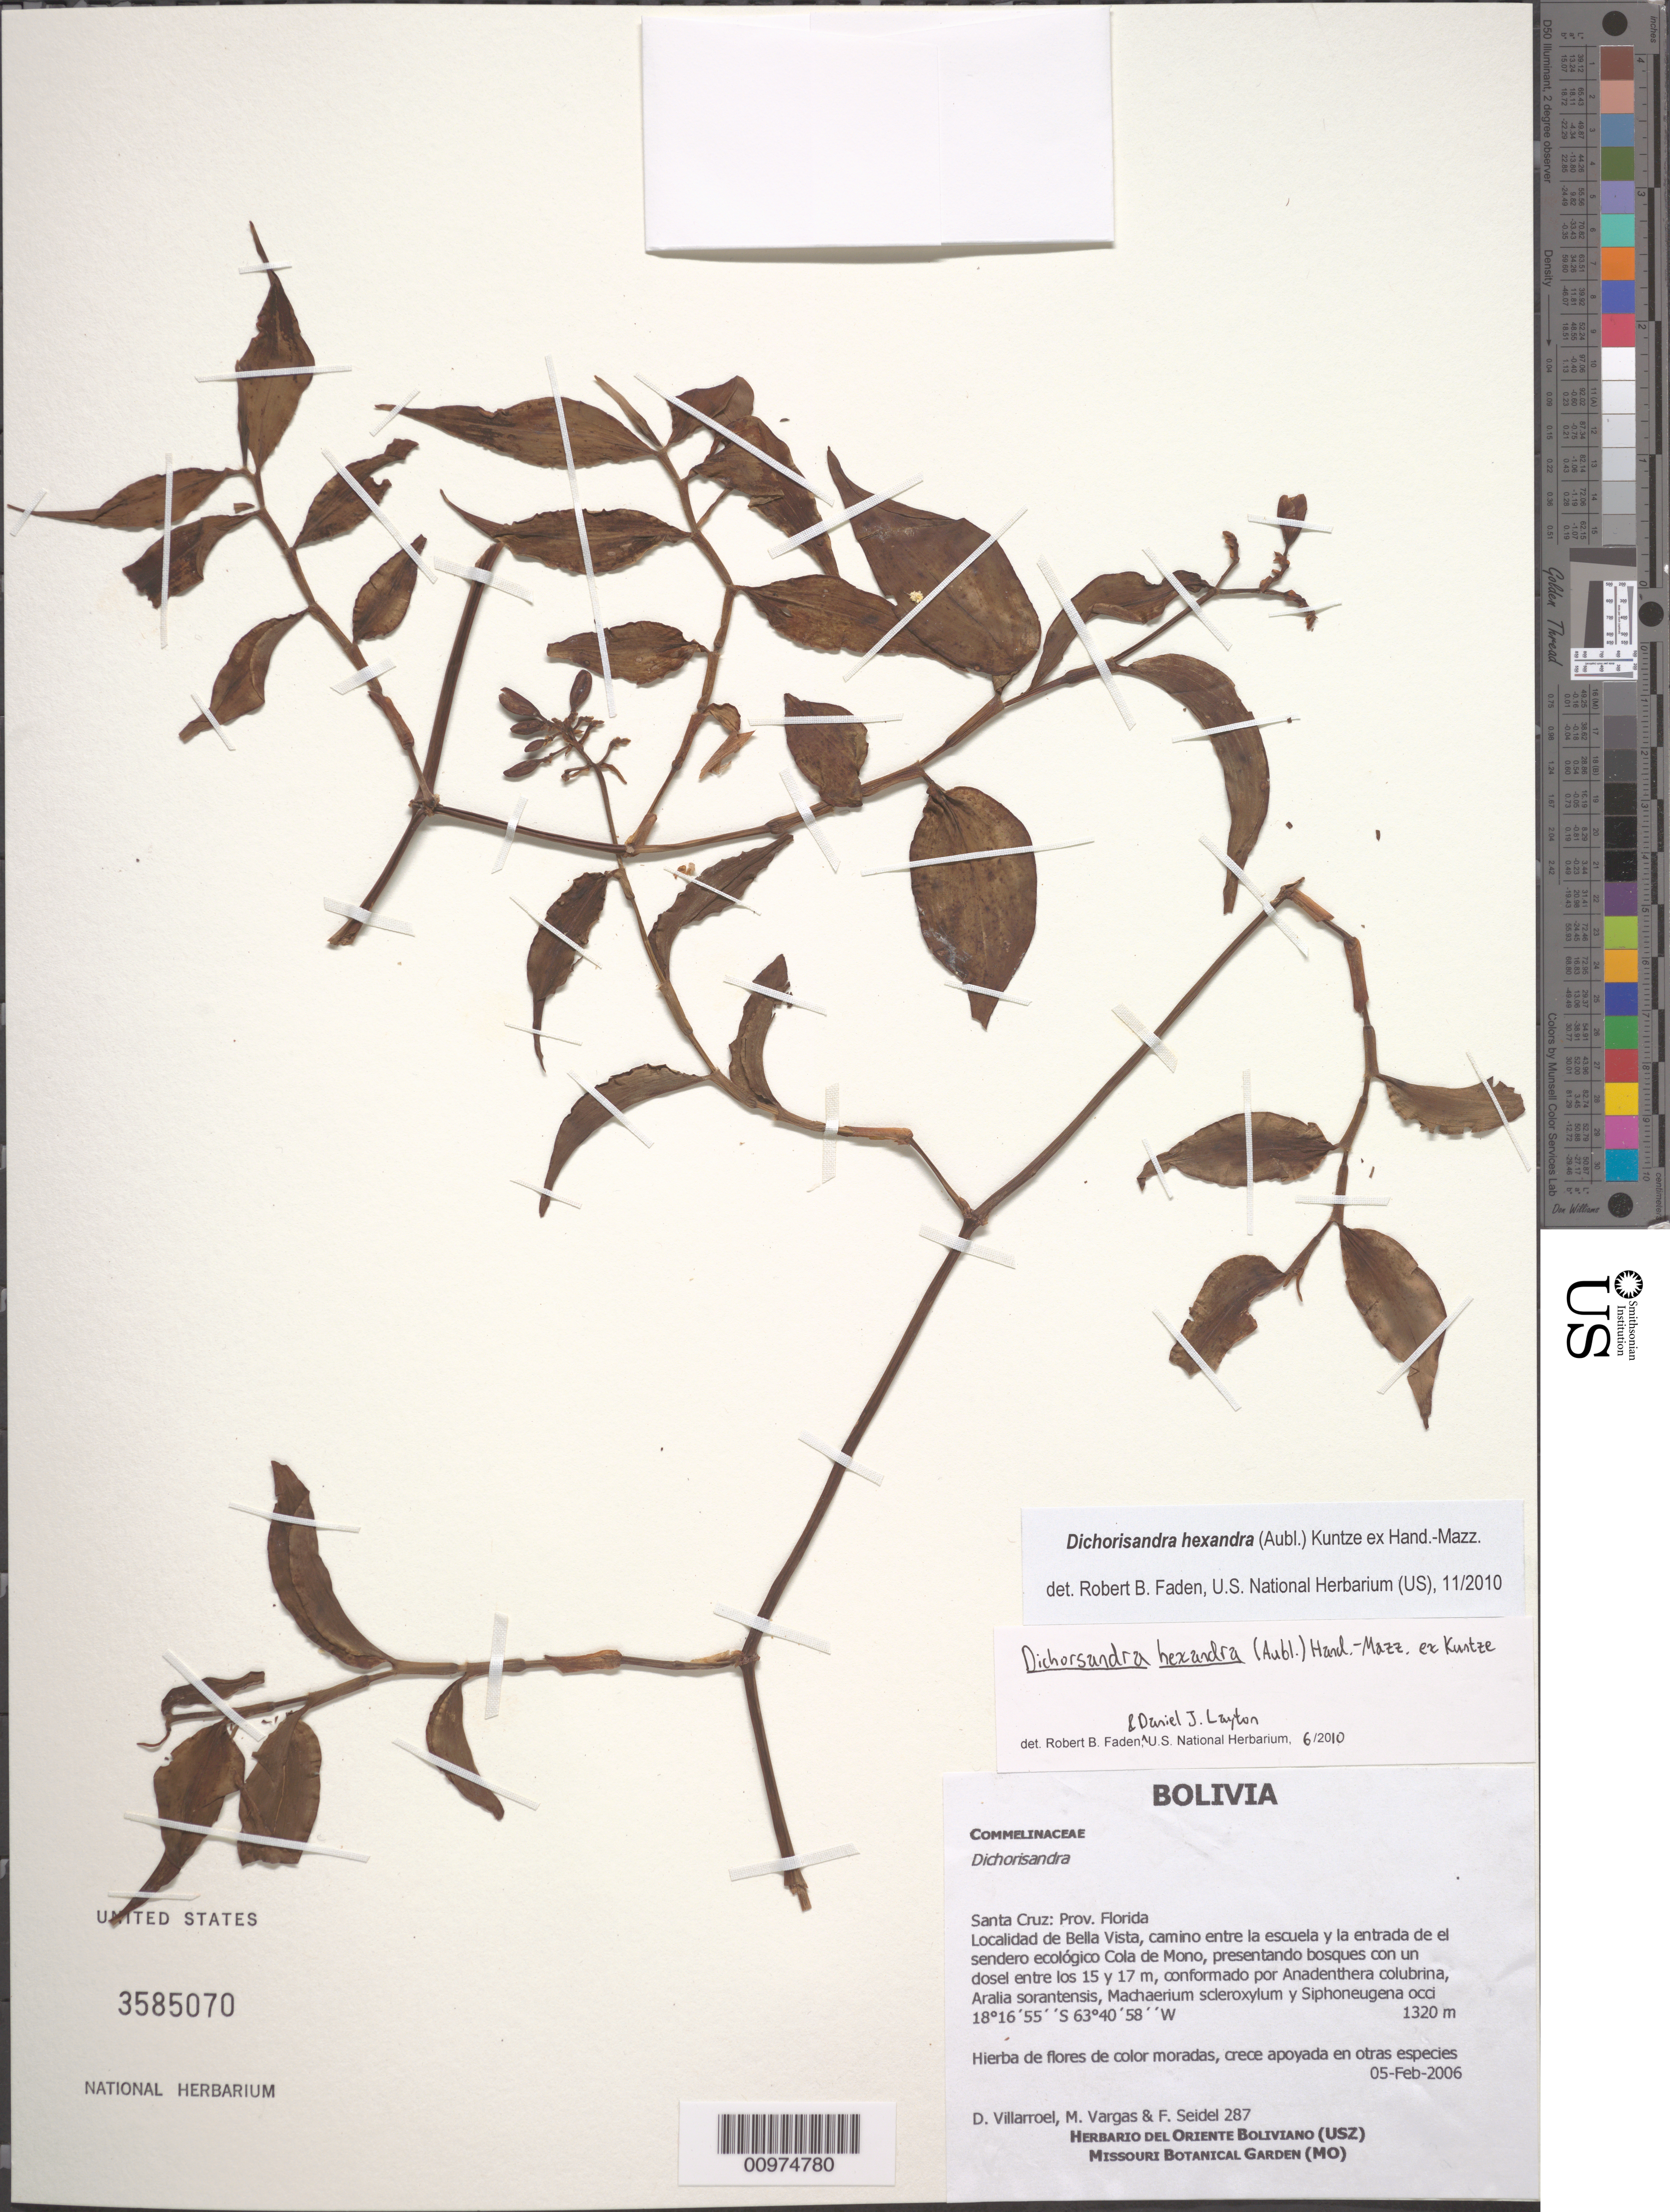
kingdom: Plantae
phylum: Tracheophyta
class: Liliopsida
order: Commelinales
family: Commelinaceae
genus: Dichorisandra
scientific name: Dichorisandra hexandra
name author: (Aubl.) Standl.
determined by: Faden, Robert B., (US), Smithsonian Institution - National Museum of Natural History (UNITED STATES)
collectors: D. Villarroel et al.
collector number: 287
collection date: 2006-02-05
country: Bolivia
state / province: Santa Cruz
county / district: Florida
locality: Localidad de Bella Vista, camino entre la escuela y la entrada de el sendero ecológico Cola de Mono, presentando bosques con un dosel entre los 15 y 17 m, conformado por Anadenthera colubrina, Aralia sorantensis, Machaerium scleroxylum y Siphoneugena occi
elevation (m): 1320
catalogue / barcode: US 3585070